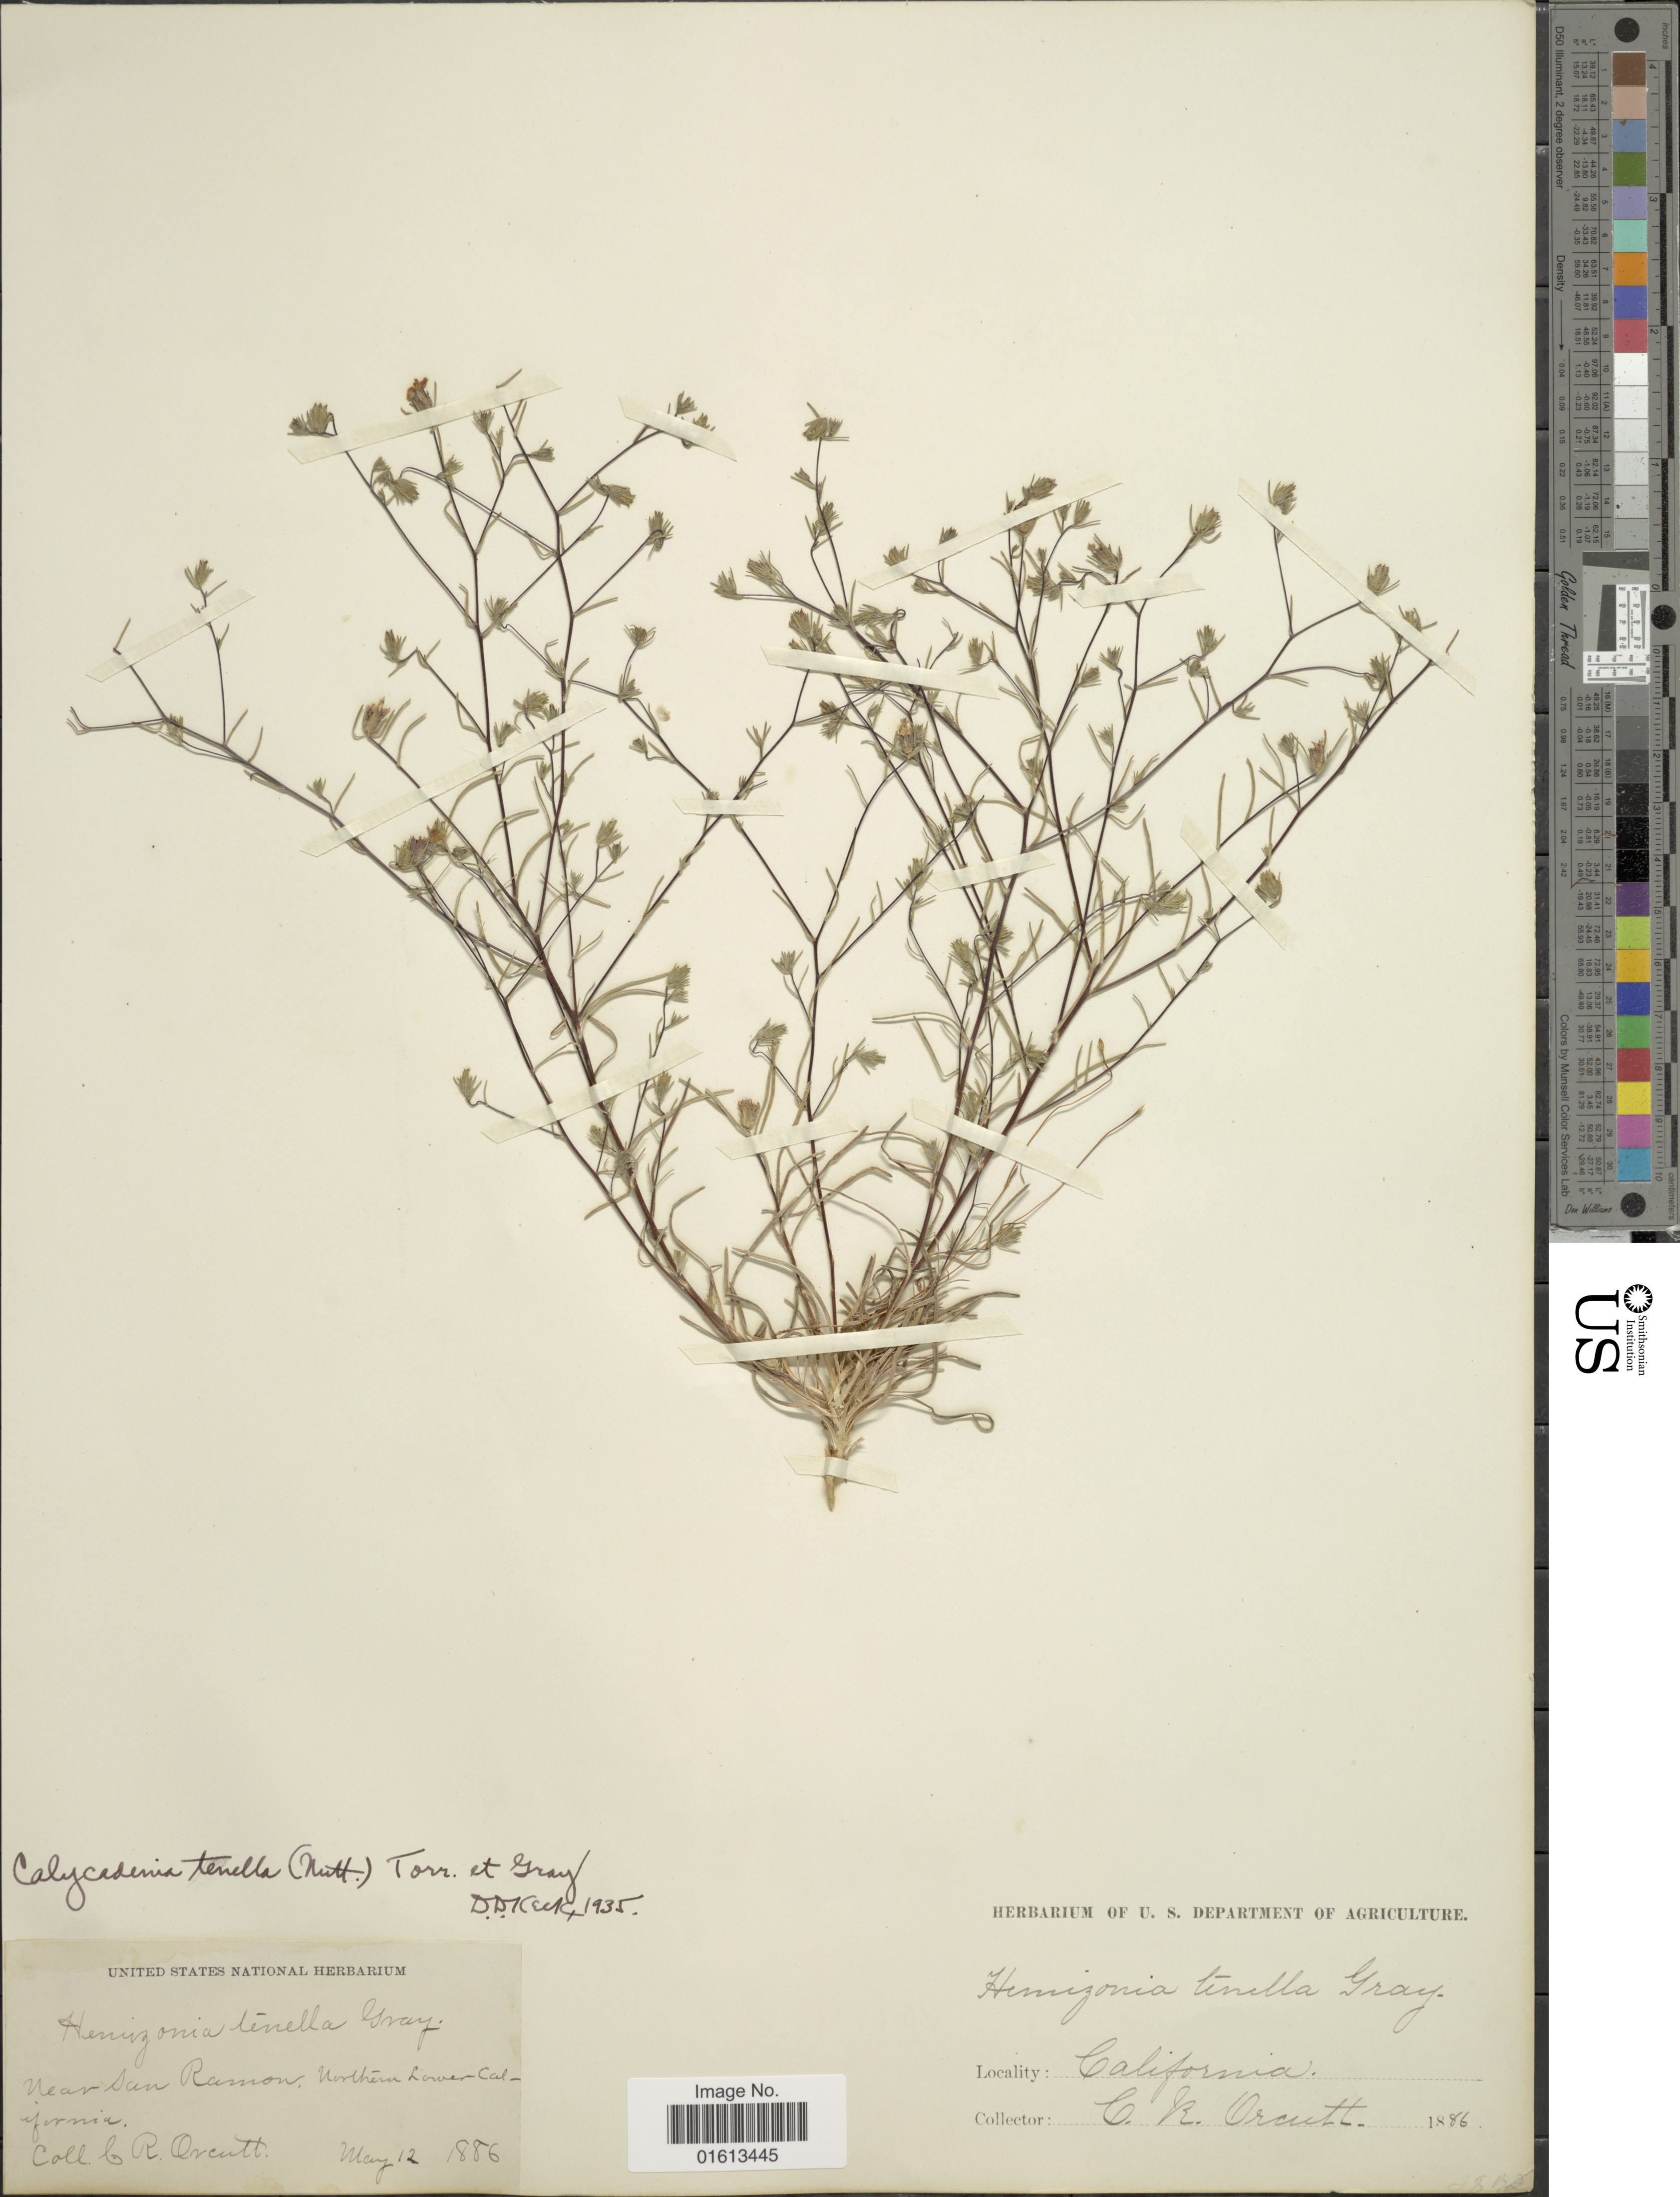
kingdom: Plantae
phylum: Tracheophyta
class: Magnoliopsida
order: Asterales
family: Asteraceae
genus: Calycadenia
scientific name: Calycadenia tenella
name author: (Nutt.) Torr. & A. Gray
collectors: C. R. Orcutt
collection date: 1886-05-12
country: United States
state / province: California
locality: Near San Ramon, Northern Lower California